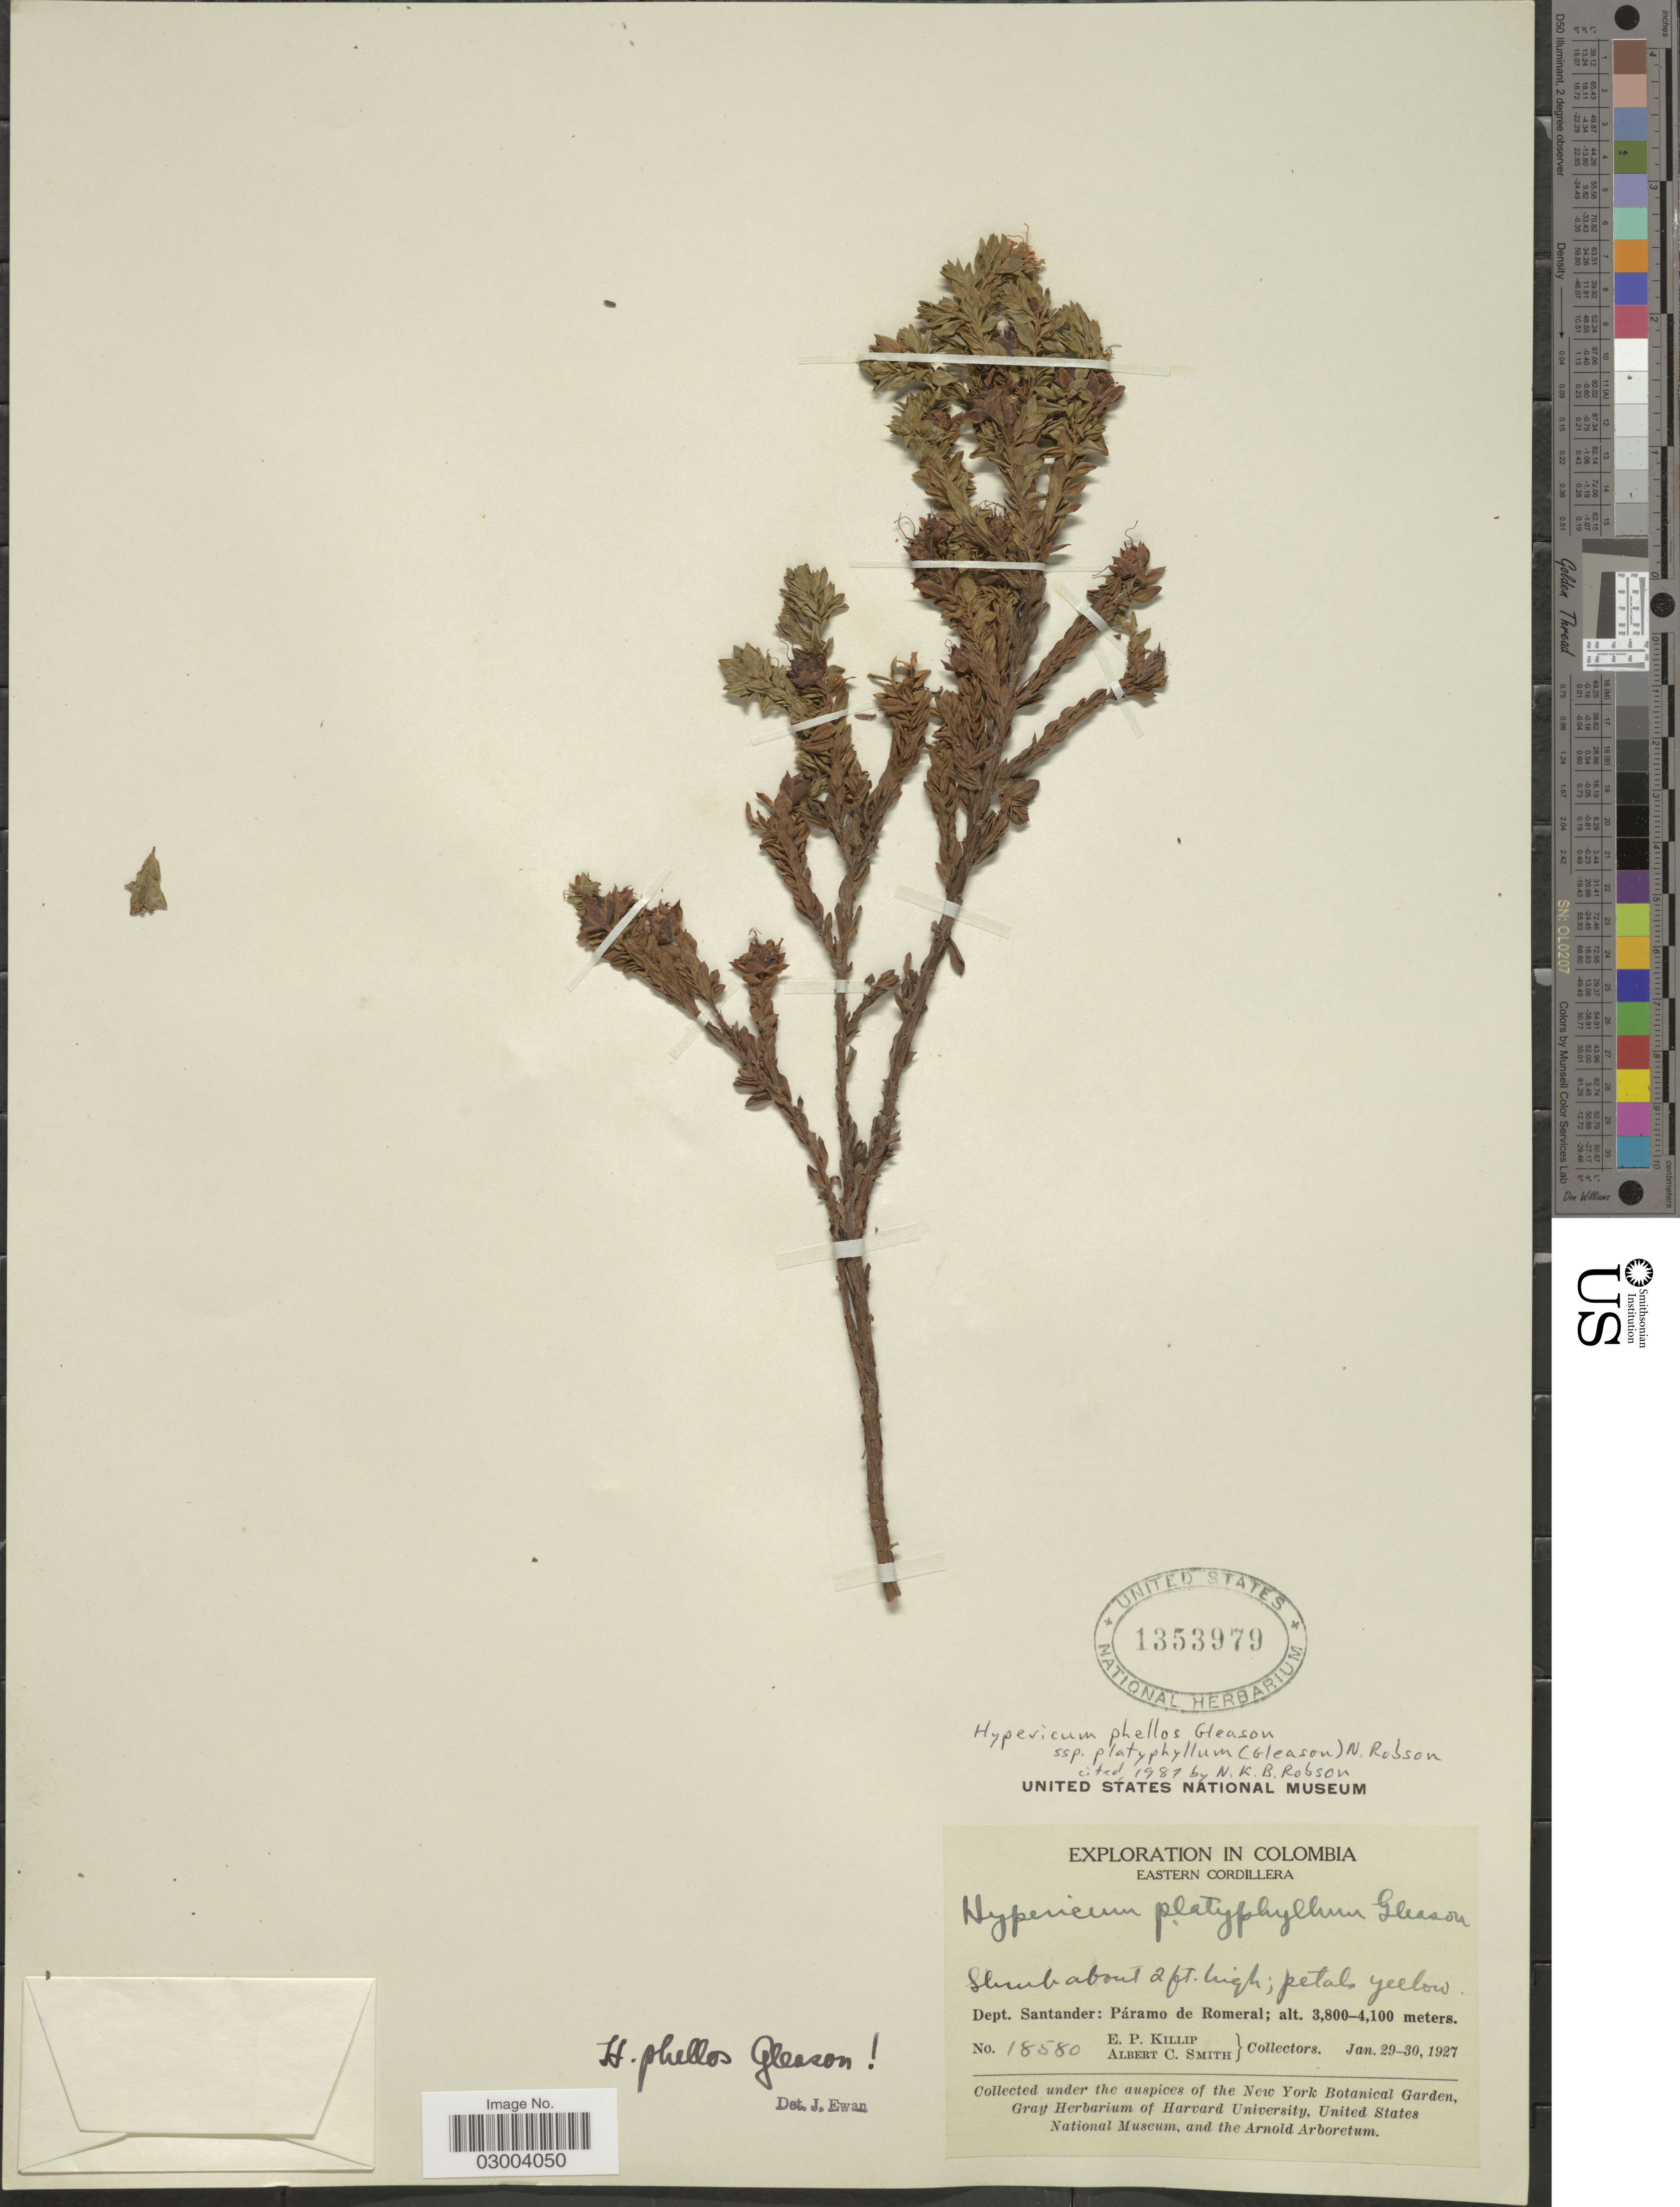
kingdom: Plantae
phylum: Tracheophyta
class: Magnoliopsida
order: Malpighiales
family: Hypericaceae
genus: Hypericum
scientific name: Hypericum phellos subsp. platyphyllum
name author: (Gleason) N. Robson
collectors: E. P. Killip & A. C. Smith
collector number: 18580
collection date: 1927-01-29/1927-01-30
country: Colombia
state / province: Santander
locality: Eastern Cordillera, Dept. Santander: Páramo de Romeral.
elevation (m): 3800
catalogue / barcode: US 1353979